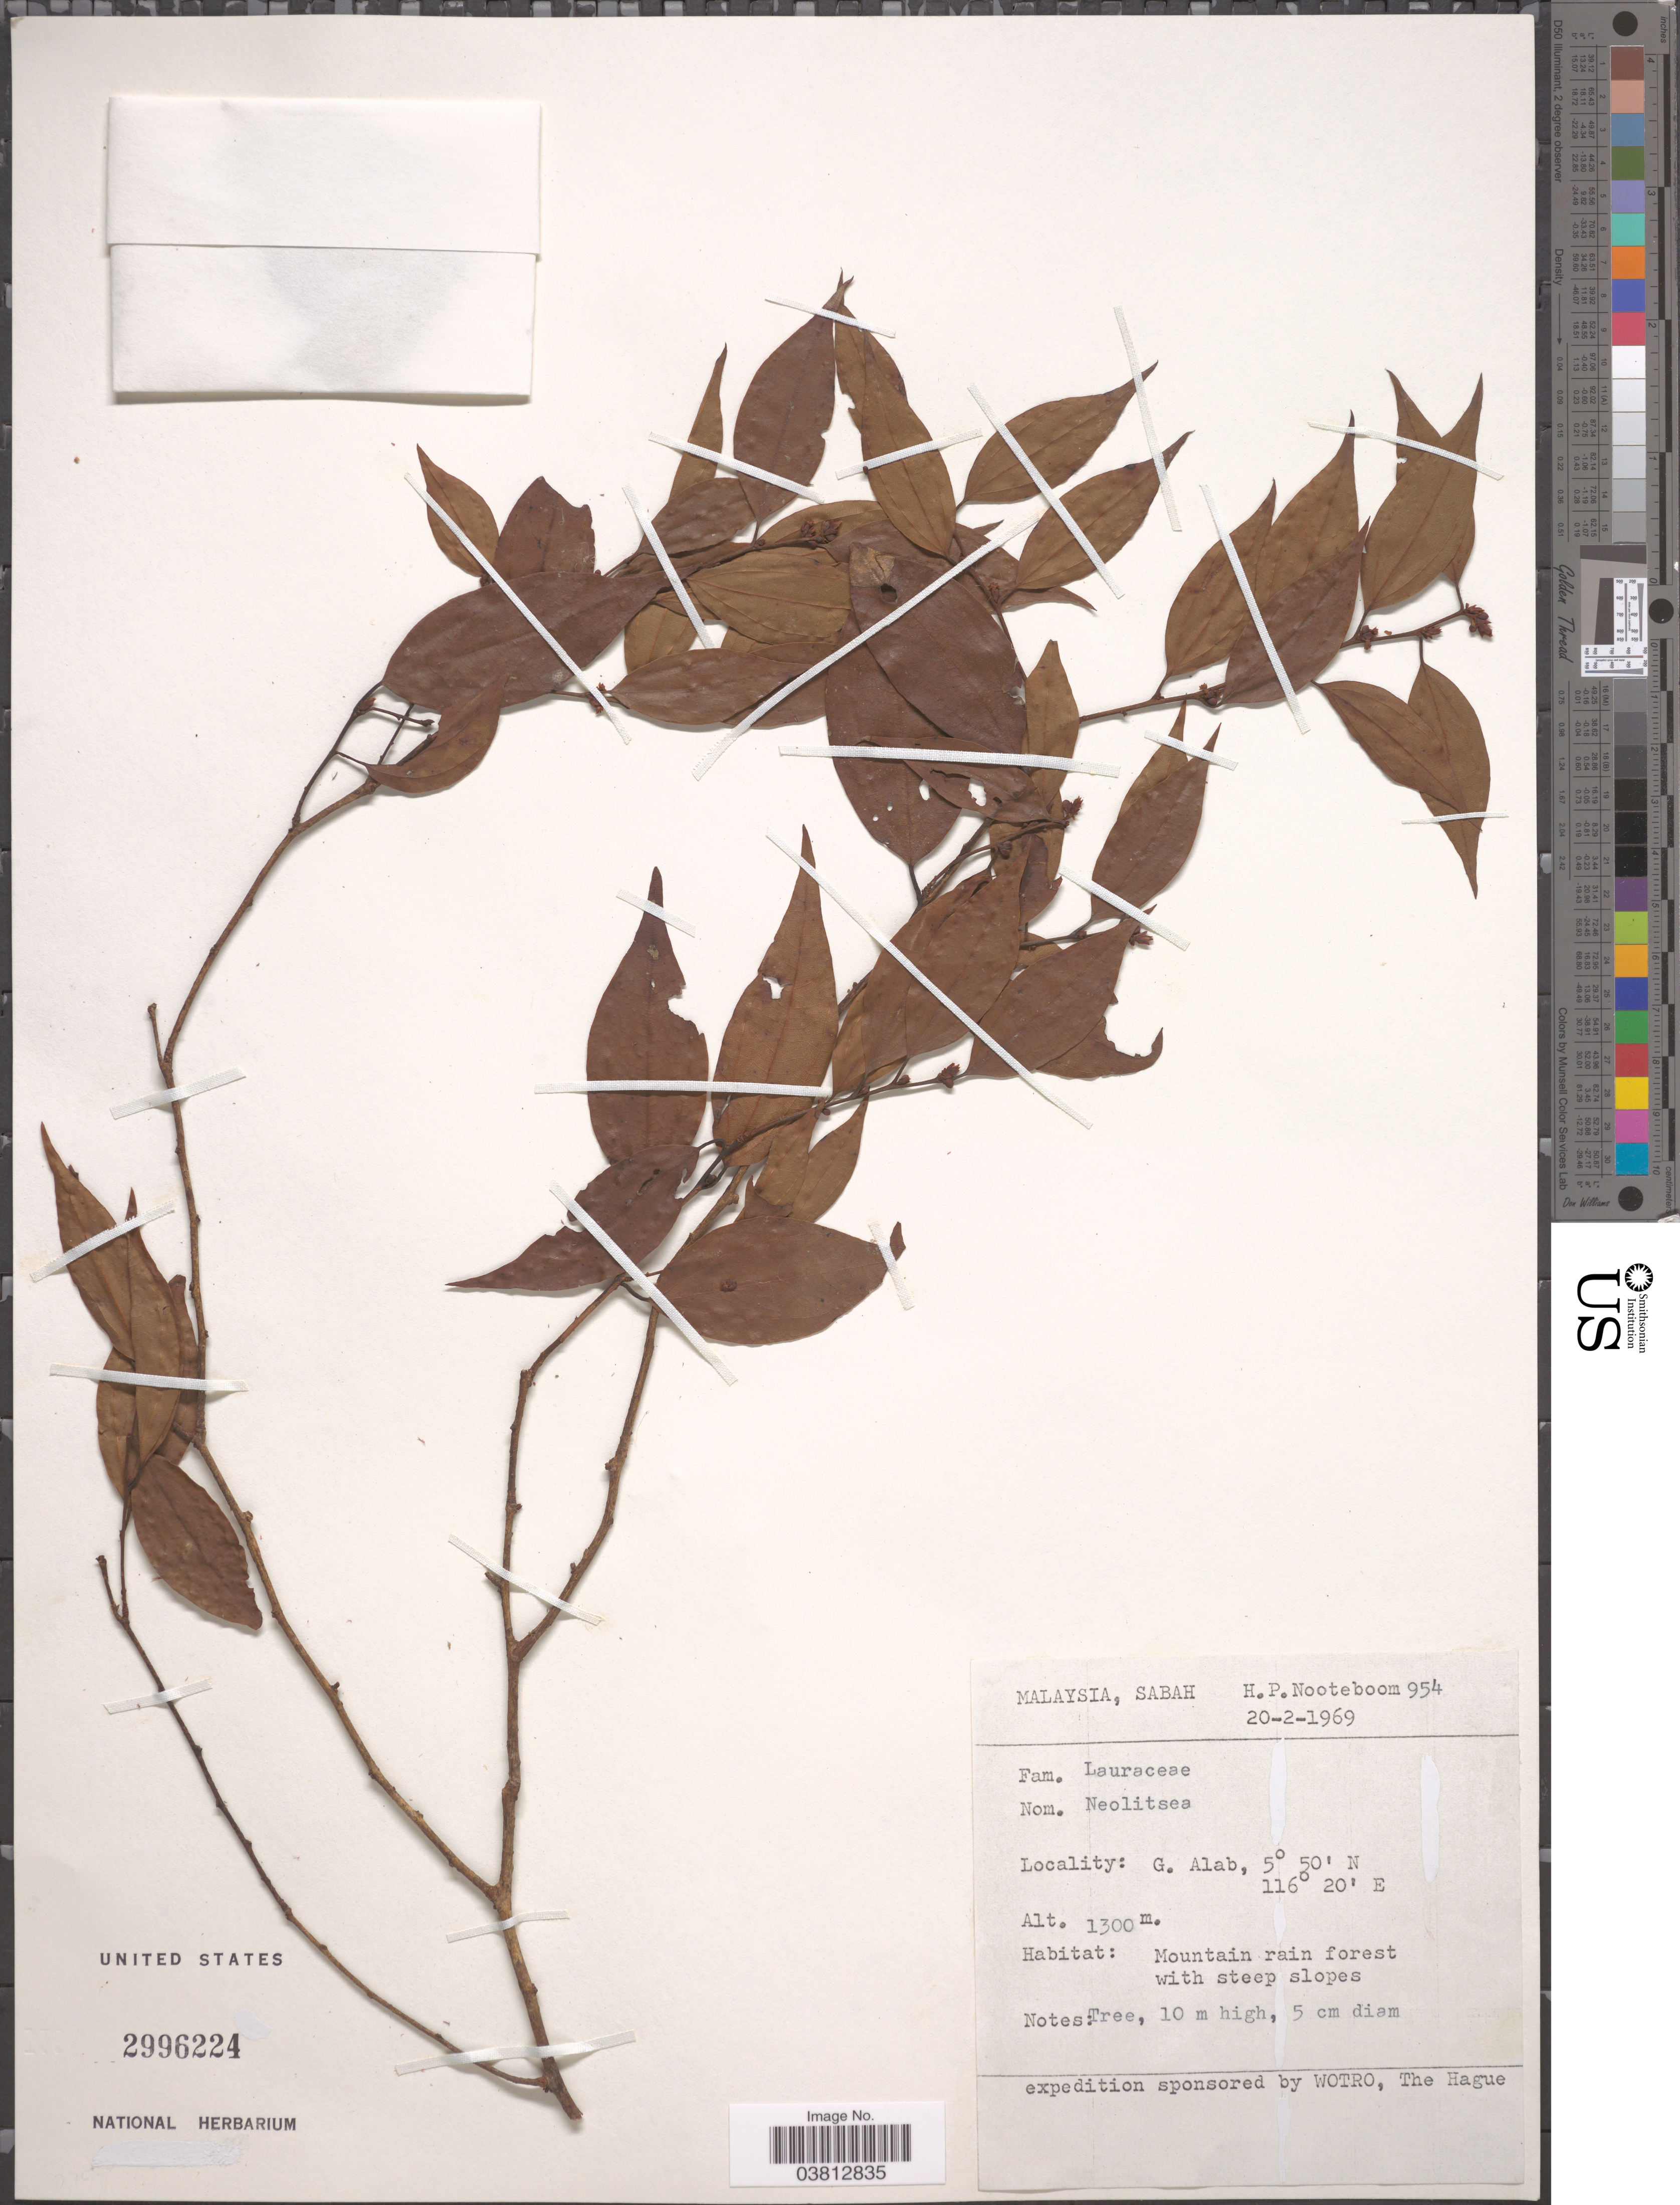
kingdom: Plantae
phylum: Tracheophyta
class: Magnoliopsida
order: Laurales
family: Lauraceae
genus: Neolitsea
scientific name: Neolitsea sp.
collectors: H. P. Nooteboom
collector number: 954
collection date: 1969-02-20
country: Malaysia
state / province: Sabah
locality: G. Alab.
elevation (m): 1300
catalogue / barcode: US 2996224